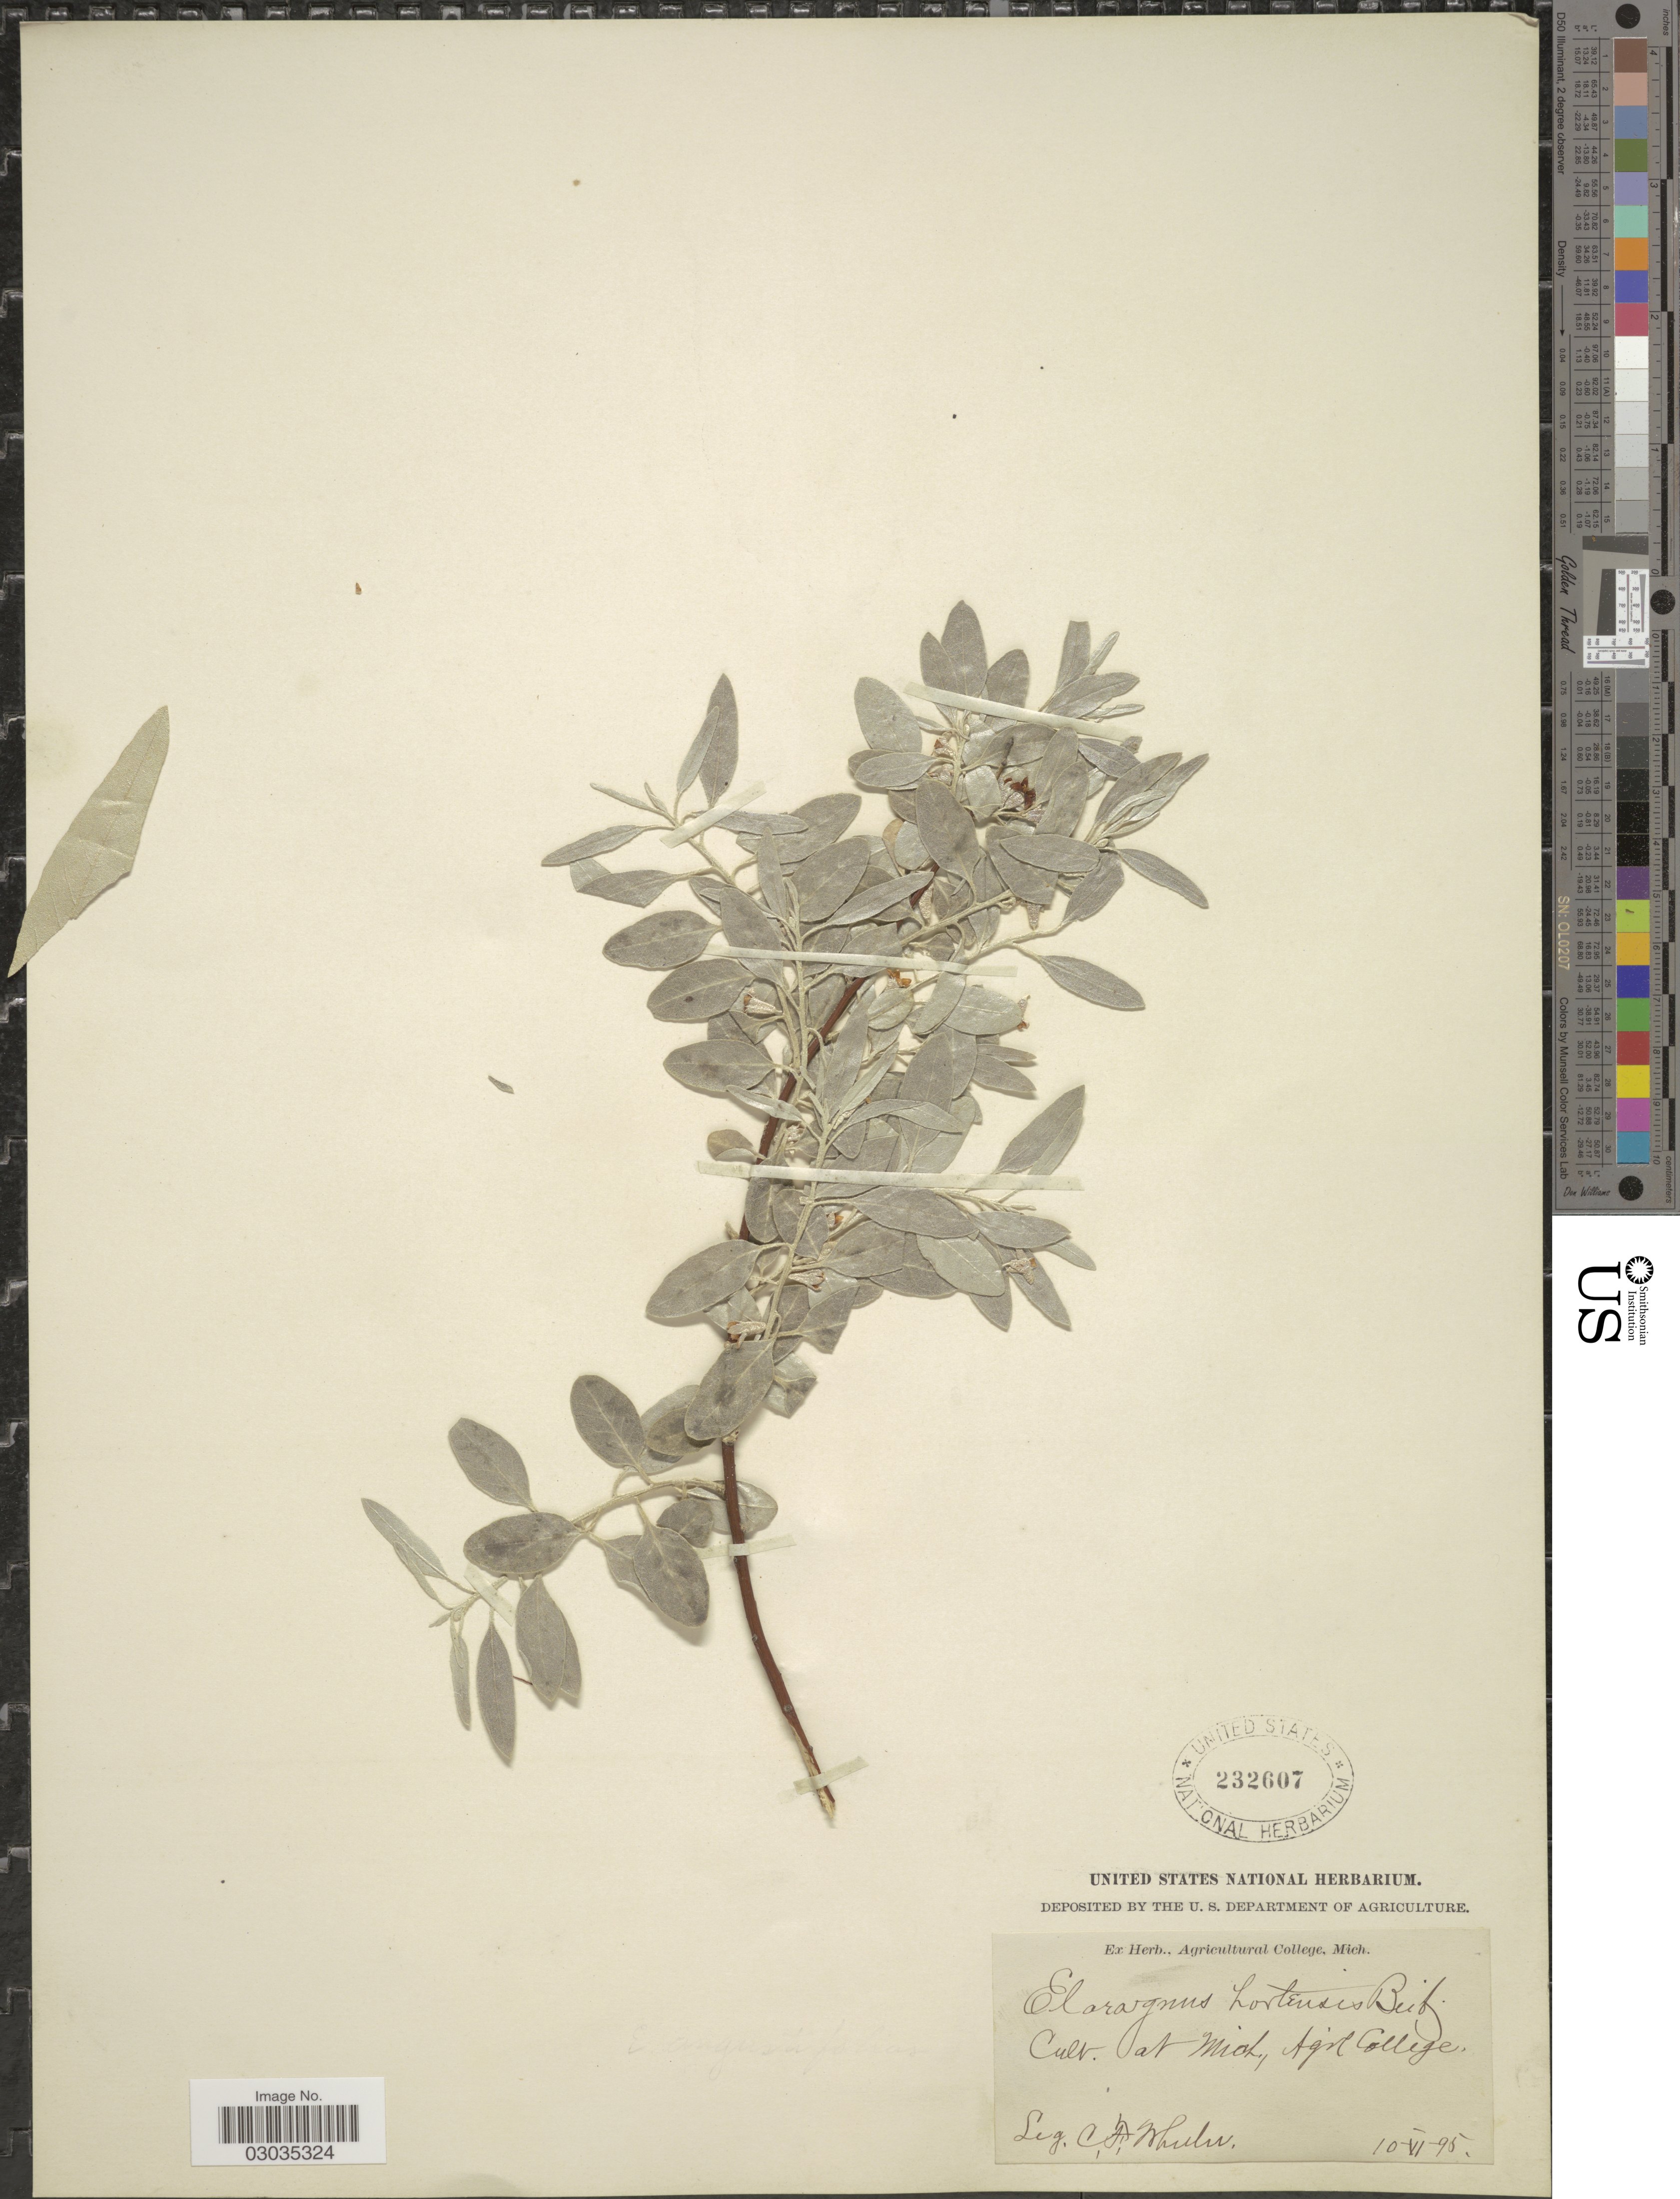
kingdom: Plantae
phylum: Tracheophyta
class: Magnoliopsida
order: Rosales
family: Elaeagnaceae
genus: Elaeagnus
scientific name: Elaeagnus sp.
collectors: C. Wheeler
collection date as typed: Transcribed d/m/y: 10/6/95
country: United States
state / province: Michigan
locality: Cult. at Mich., Agric College.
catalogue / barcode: US 232607